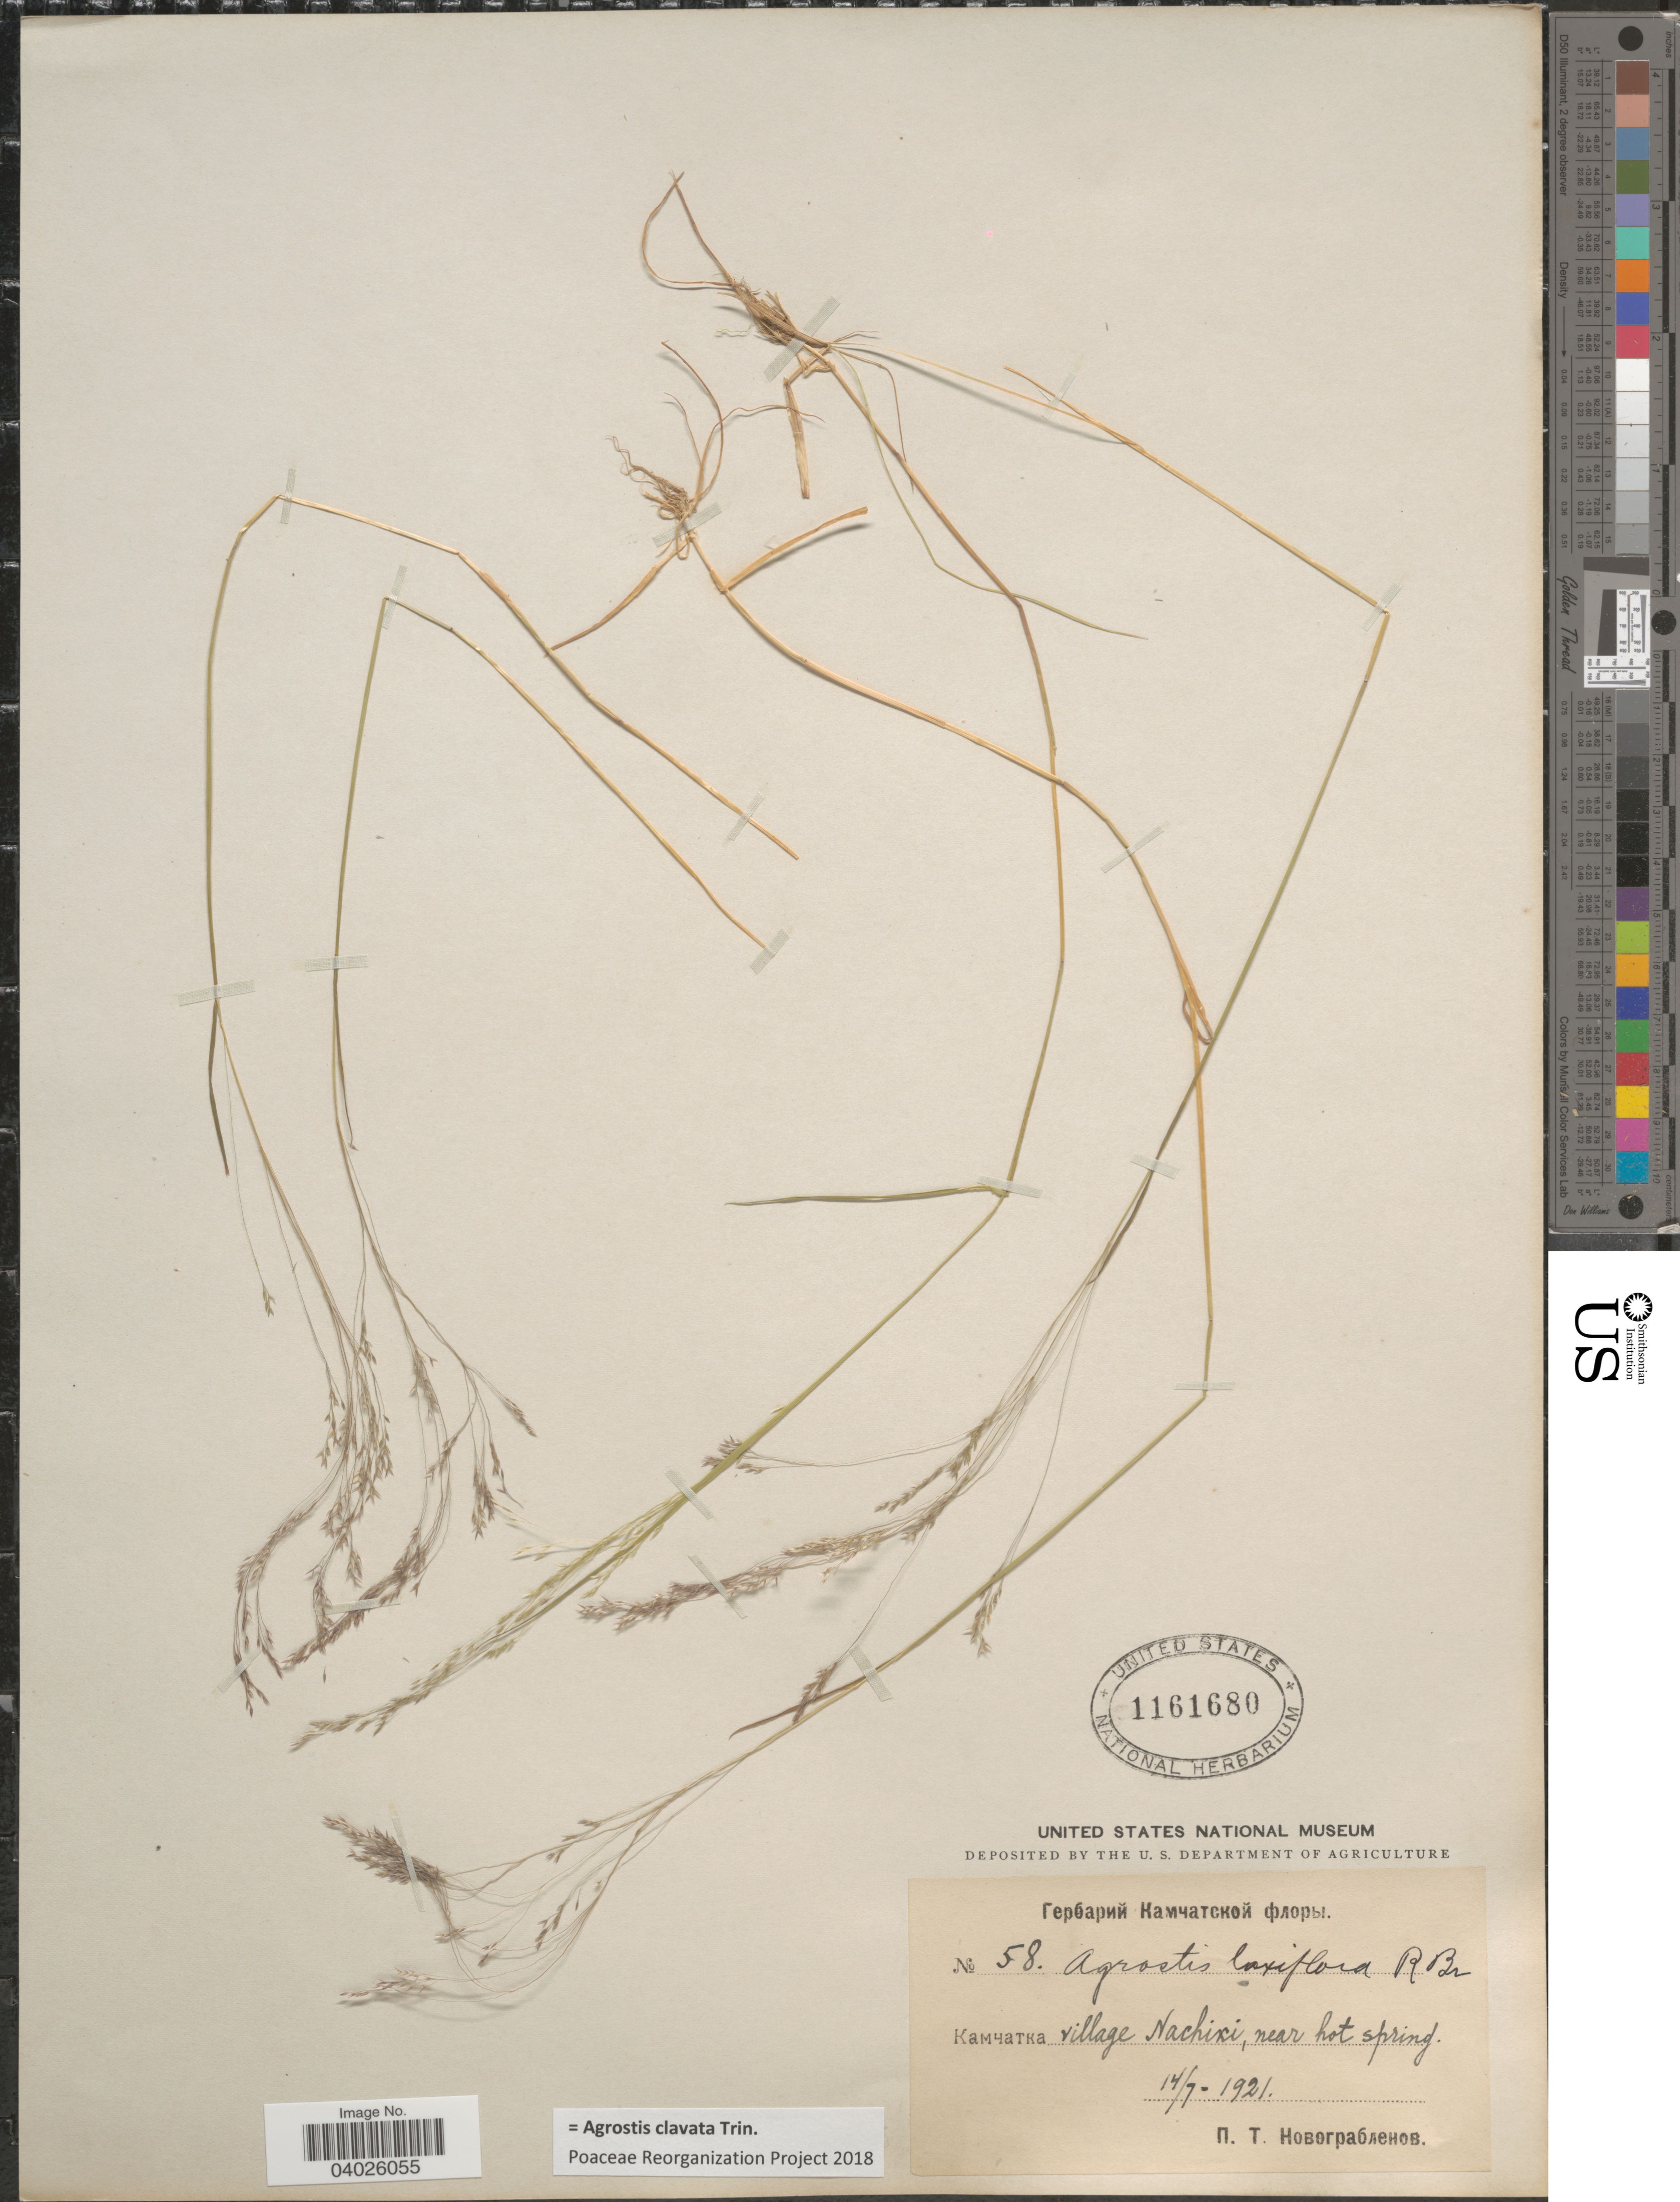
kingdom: Plantae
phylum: Tracheophyta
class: Liliopsida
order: Poales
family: Poaceae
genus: Agrostis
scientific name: Agrostis clavata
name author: Trin.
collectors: P. Novograblenov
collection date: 1921-07-14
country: Russian Federation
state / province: Kamchatka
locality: village Nachiki, near hot spring.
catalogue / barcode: US 1161680